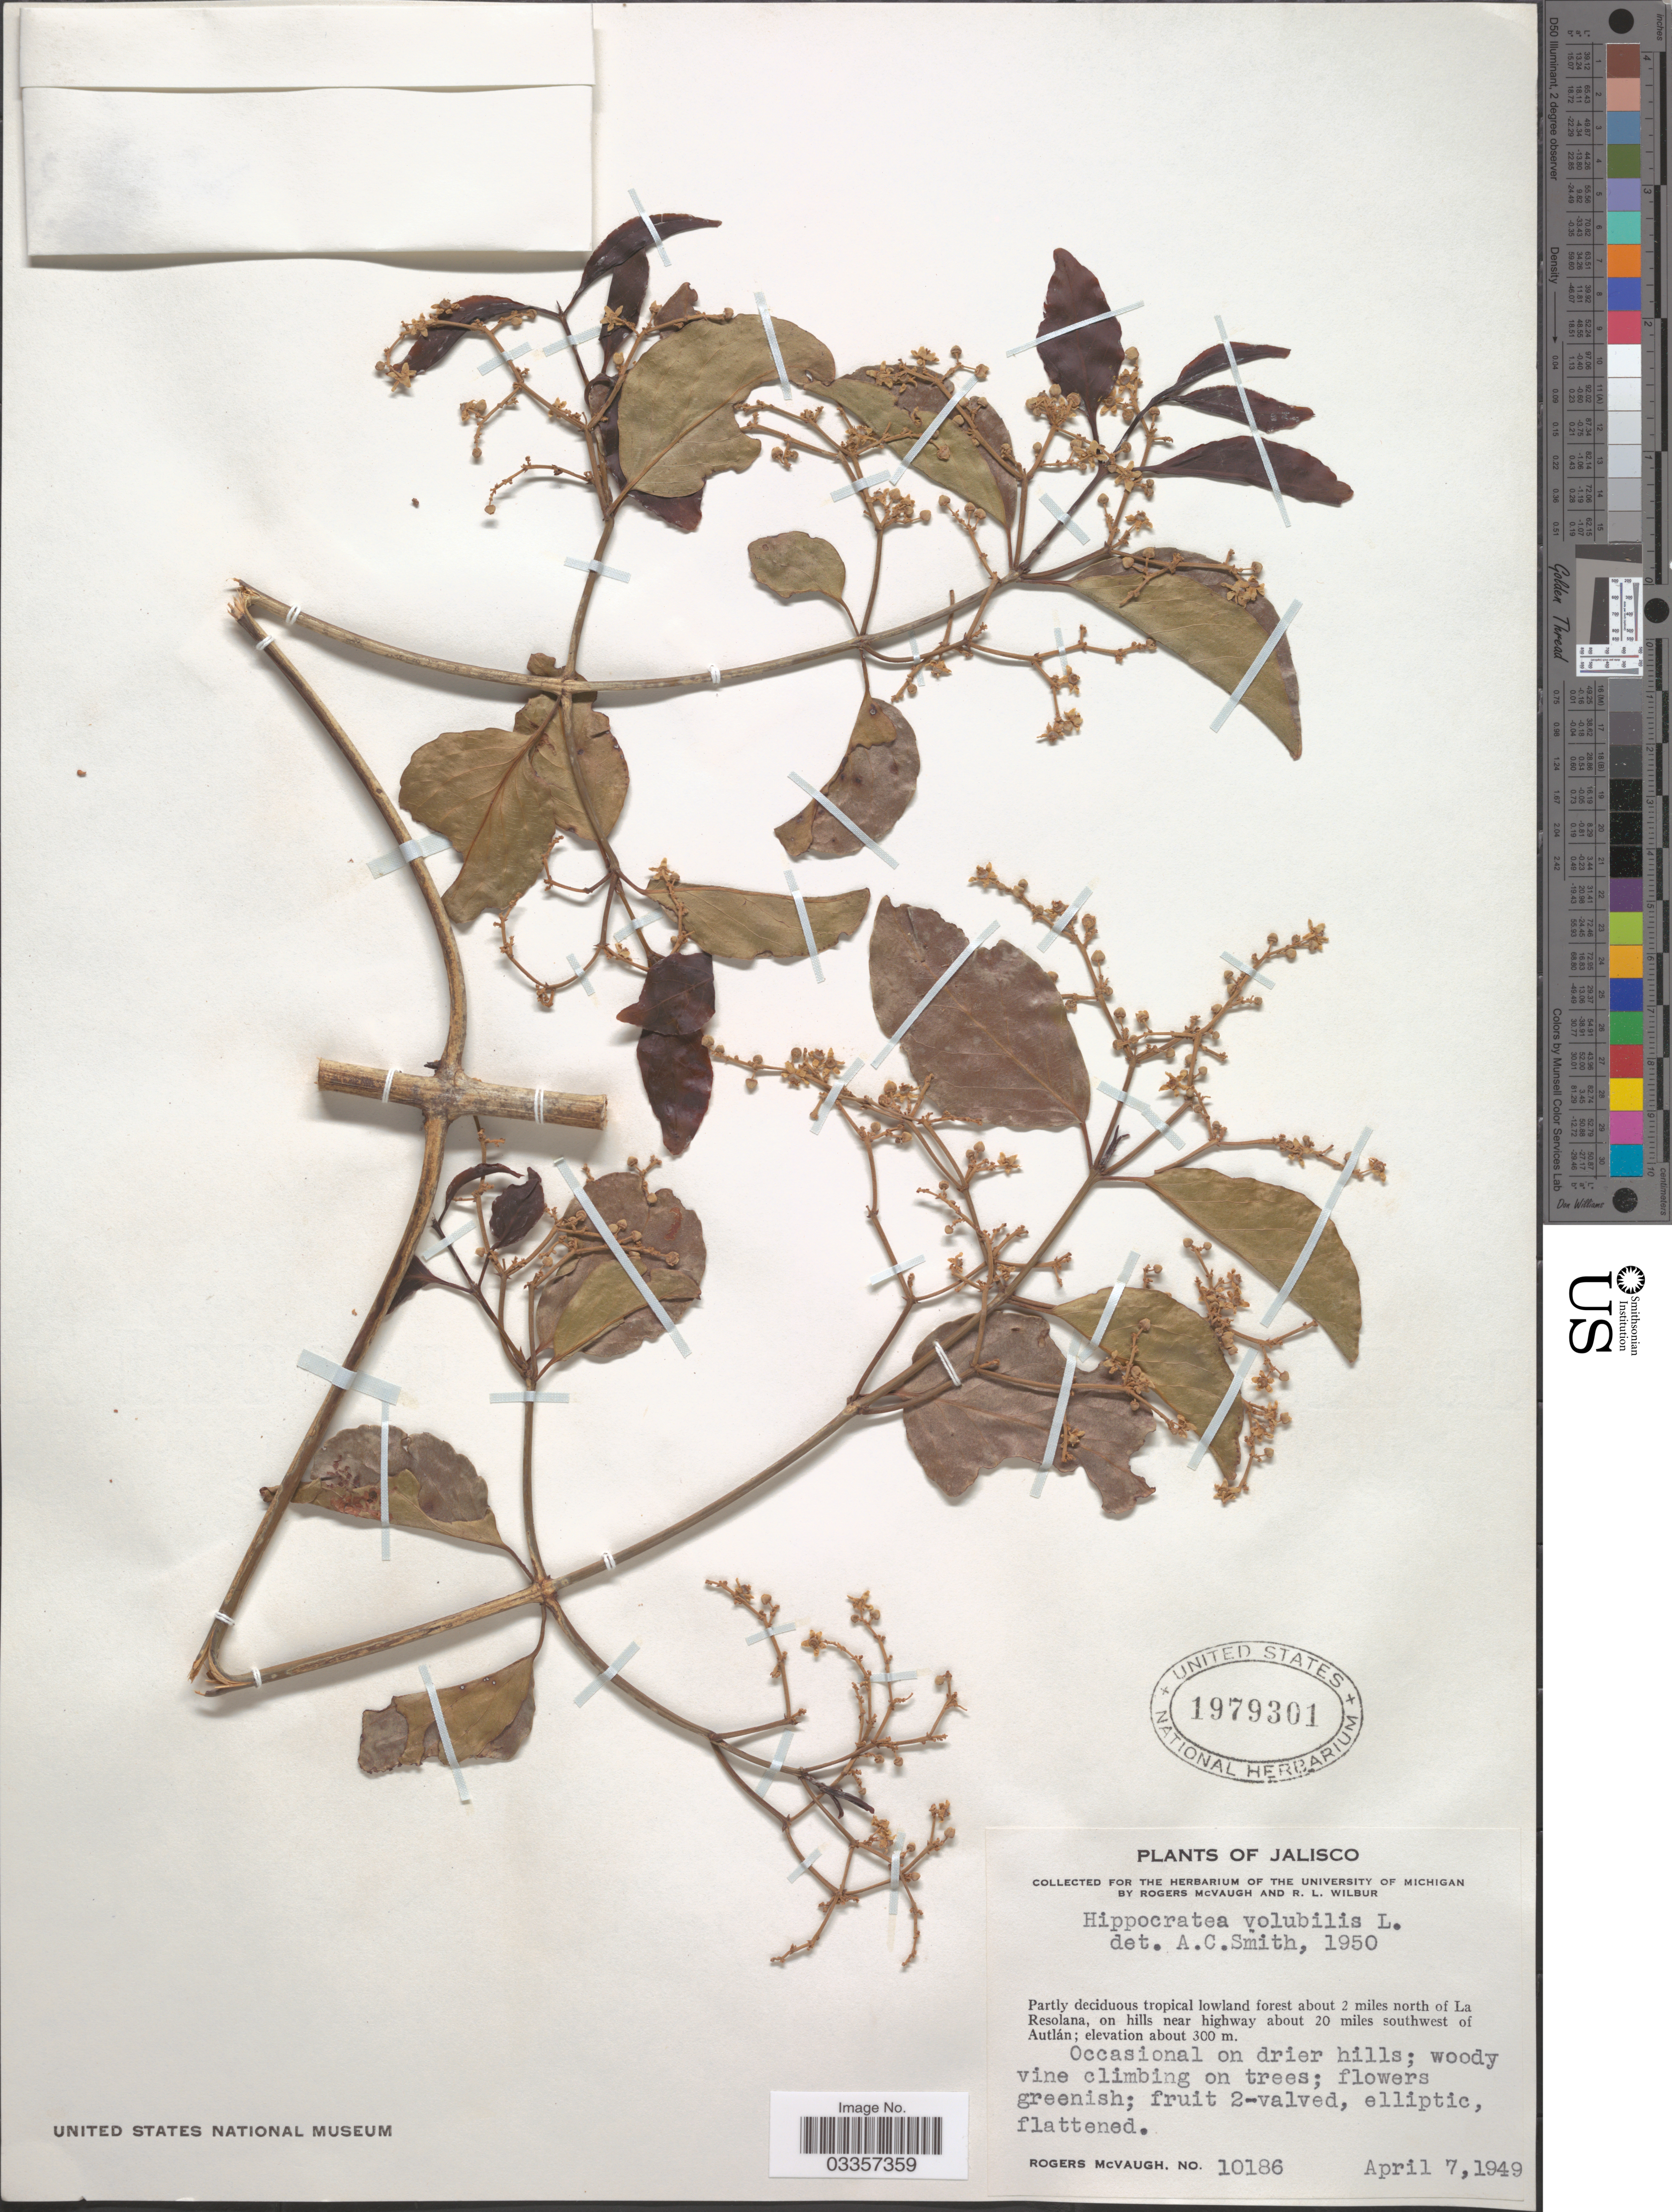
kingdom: Plantae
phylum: Tracheophyta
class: Magnoliopsida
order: Celastrales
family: Celastraceae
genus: Hippocratea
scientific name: Hippocratea volubilis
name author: L.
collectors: R. McVaugh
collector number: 10186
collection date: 1949-04-07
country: Mexico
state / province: Jalisco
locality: Partly deciduous tropical lowland forest about 2 miles north of La Resolana, on hills near highway about 20 miles southwest of Autlán.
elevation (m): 300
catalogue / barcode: US 1979301